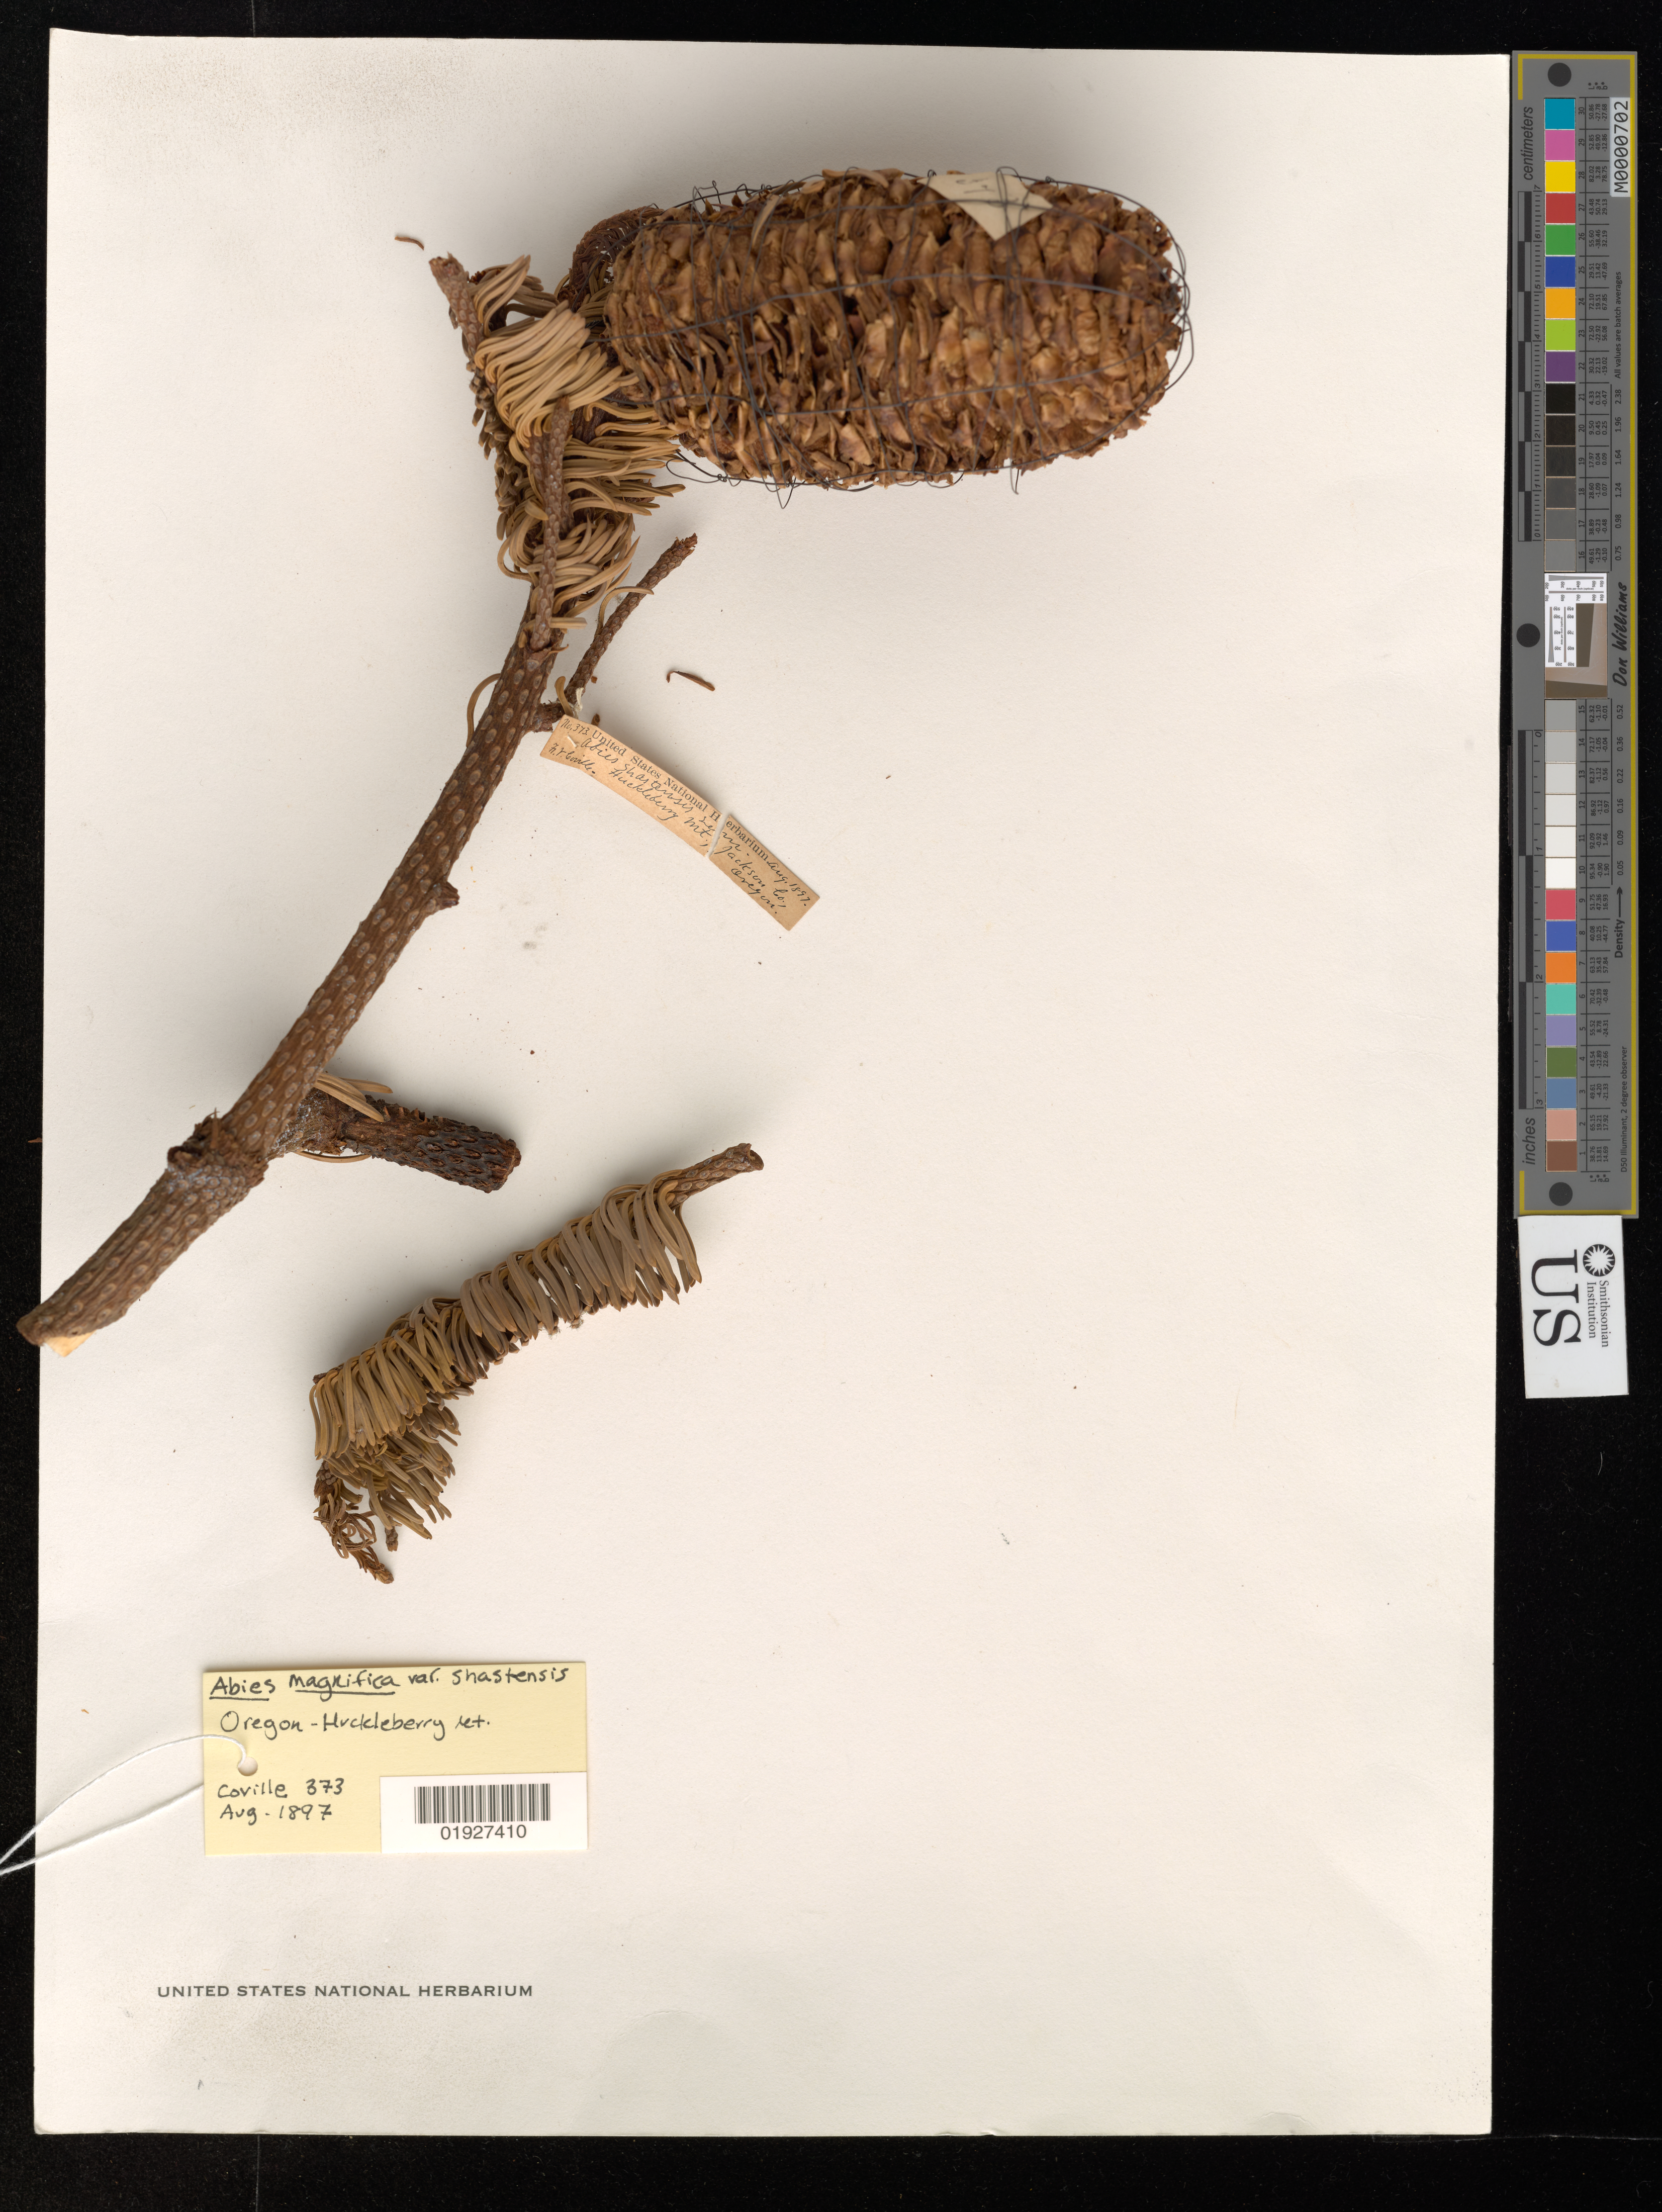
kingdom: Plantae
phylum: Tracheophyta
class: Pinopsida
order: Pinales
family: Pinaceae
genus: Abies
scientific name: Abies magnifica var. shastensis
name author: Lemmon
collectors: F. V. Coville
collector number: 373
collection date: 1897-08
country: United States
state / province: Oregon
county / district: Jackson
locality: Huckleberry Mts.